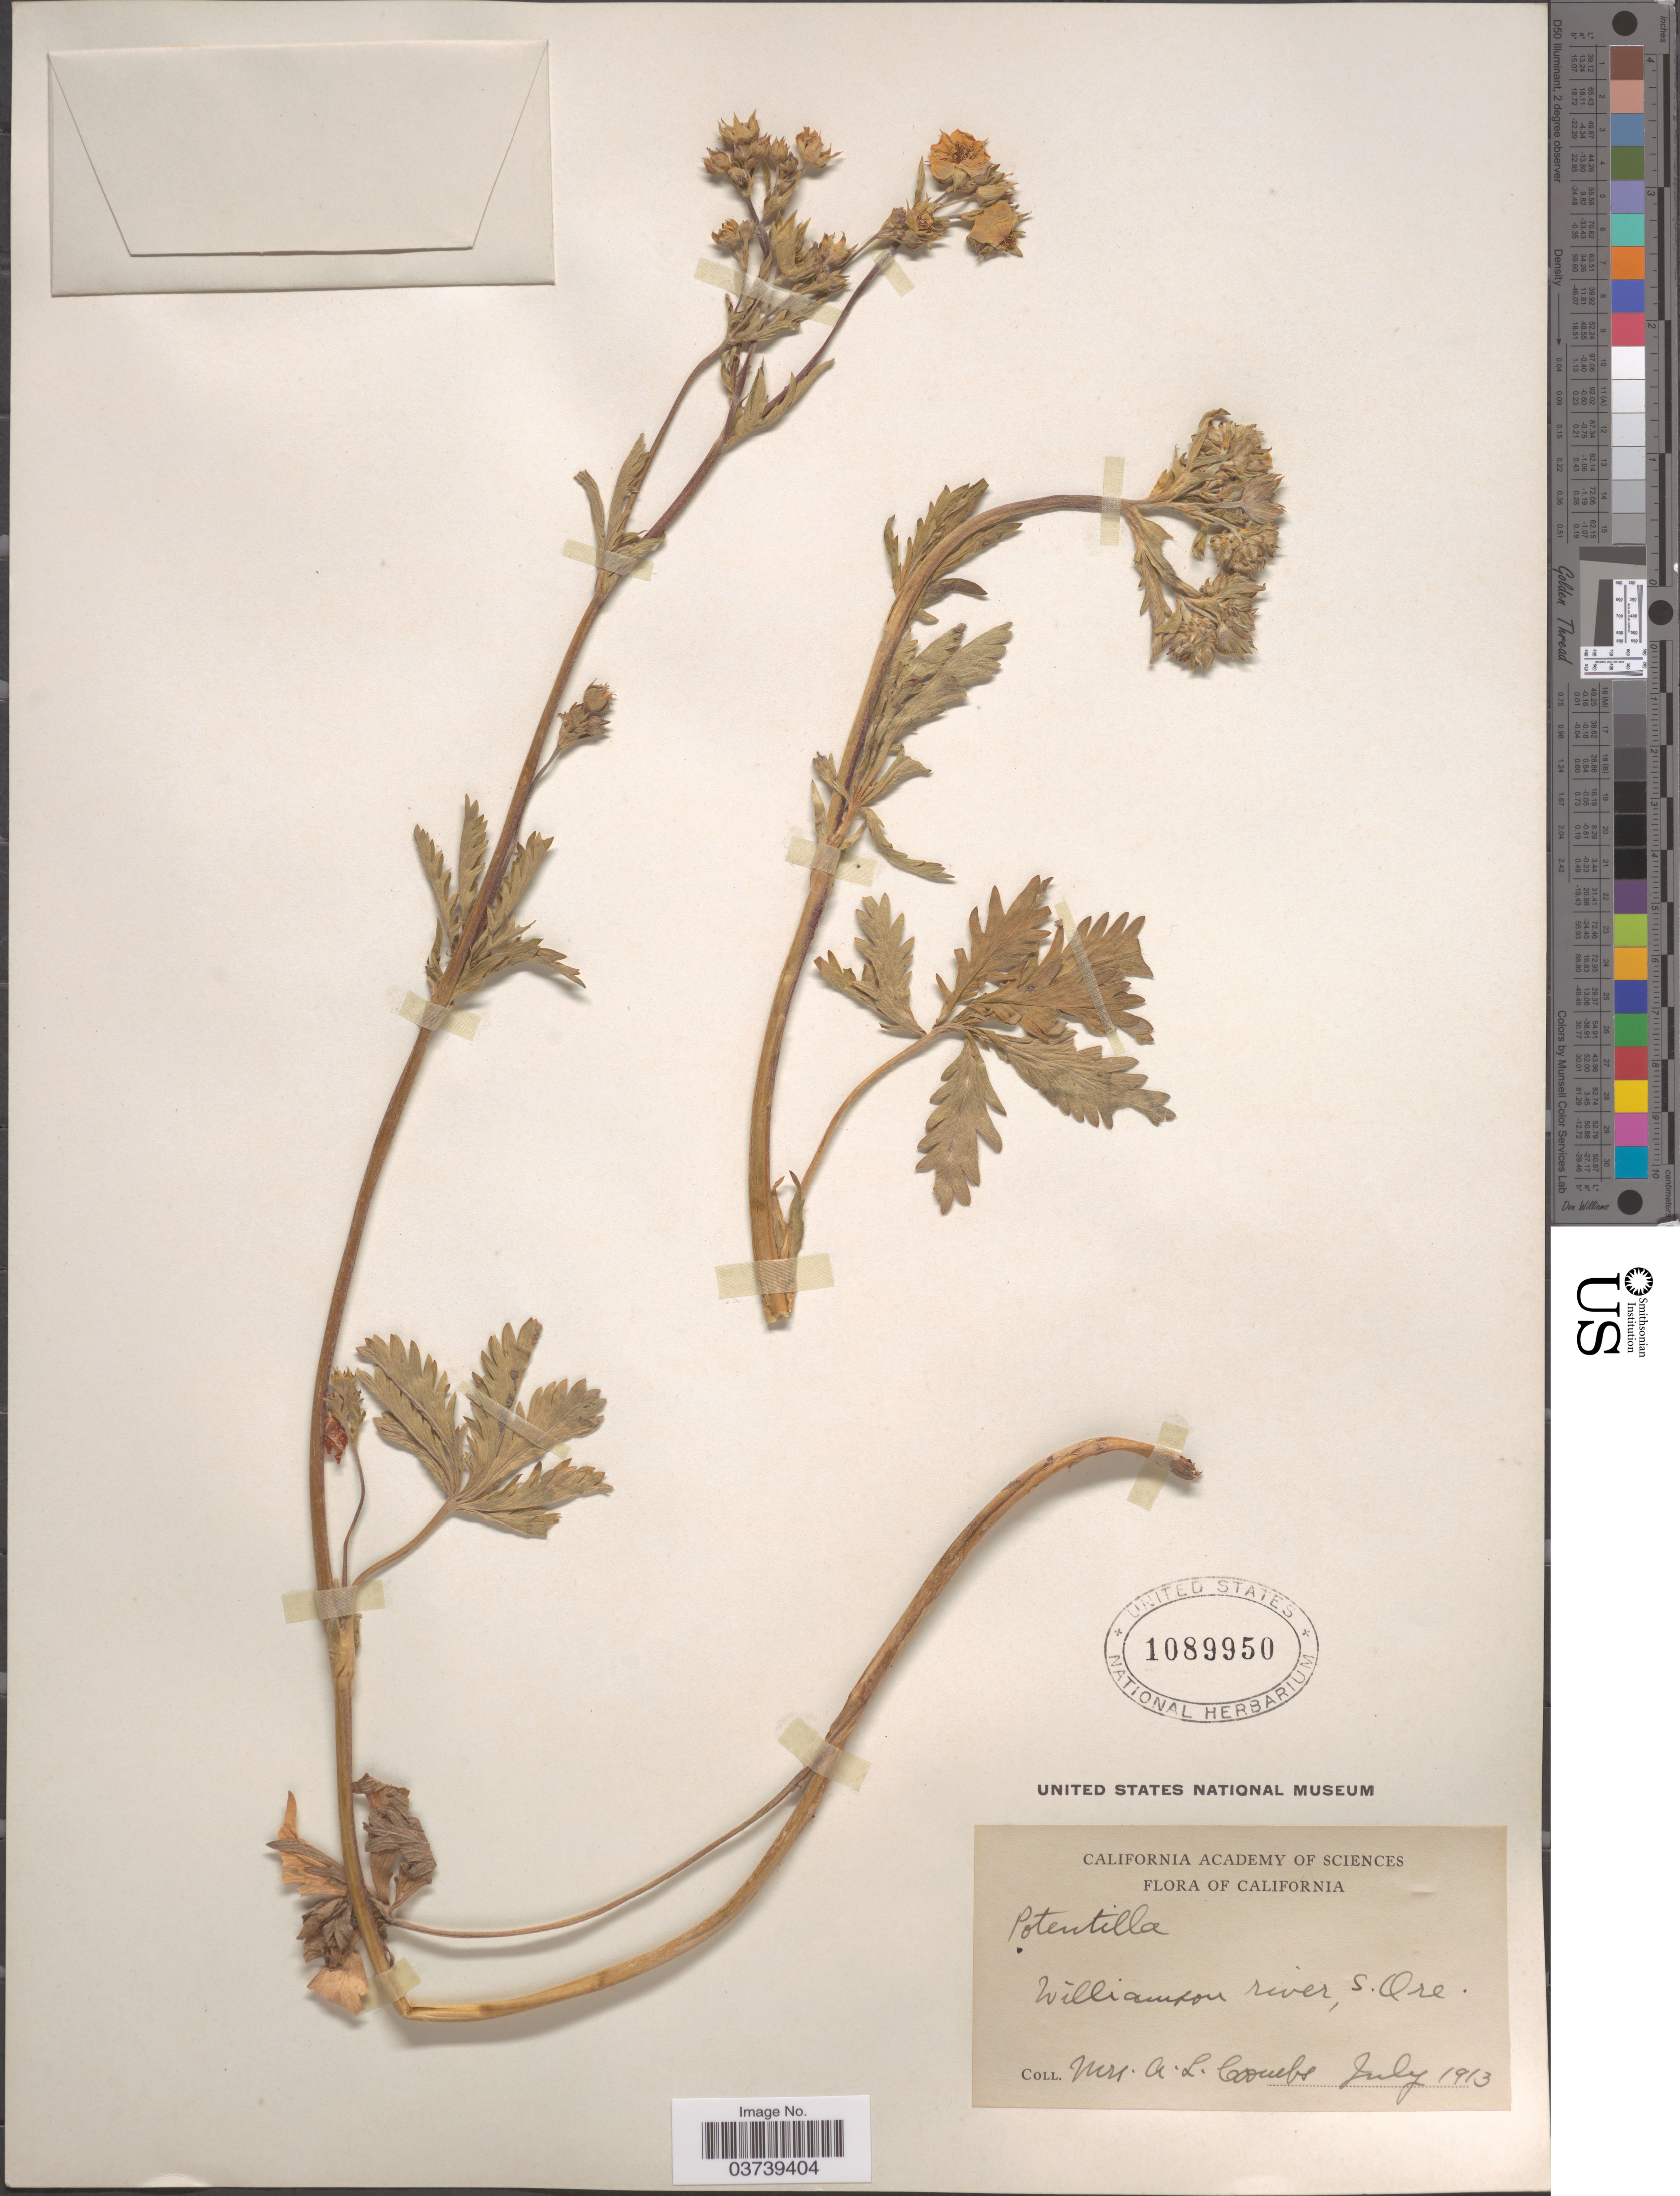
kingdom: Plantae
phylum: Tracheophyta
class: Magnoliopsida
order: Rosales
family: Rosaceae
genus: Potentilla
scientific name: Potentilla sp.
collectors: A. Coombs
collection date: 1913-07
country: United States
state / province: Oregon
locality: Williamson river, S. Ore.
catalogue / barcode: US 1089950